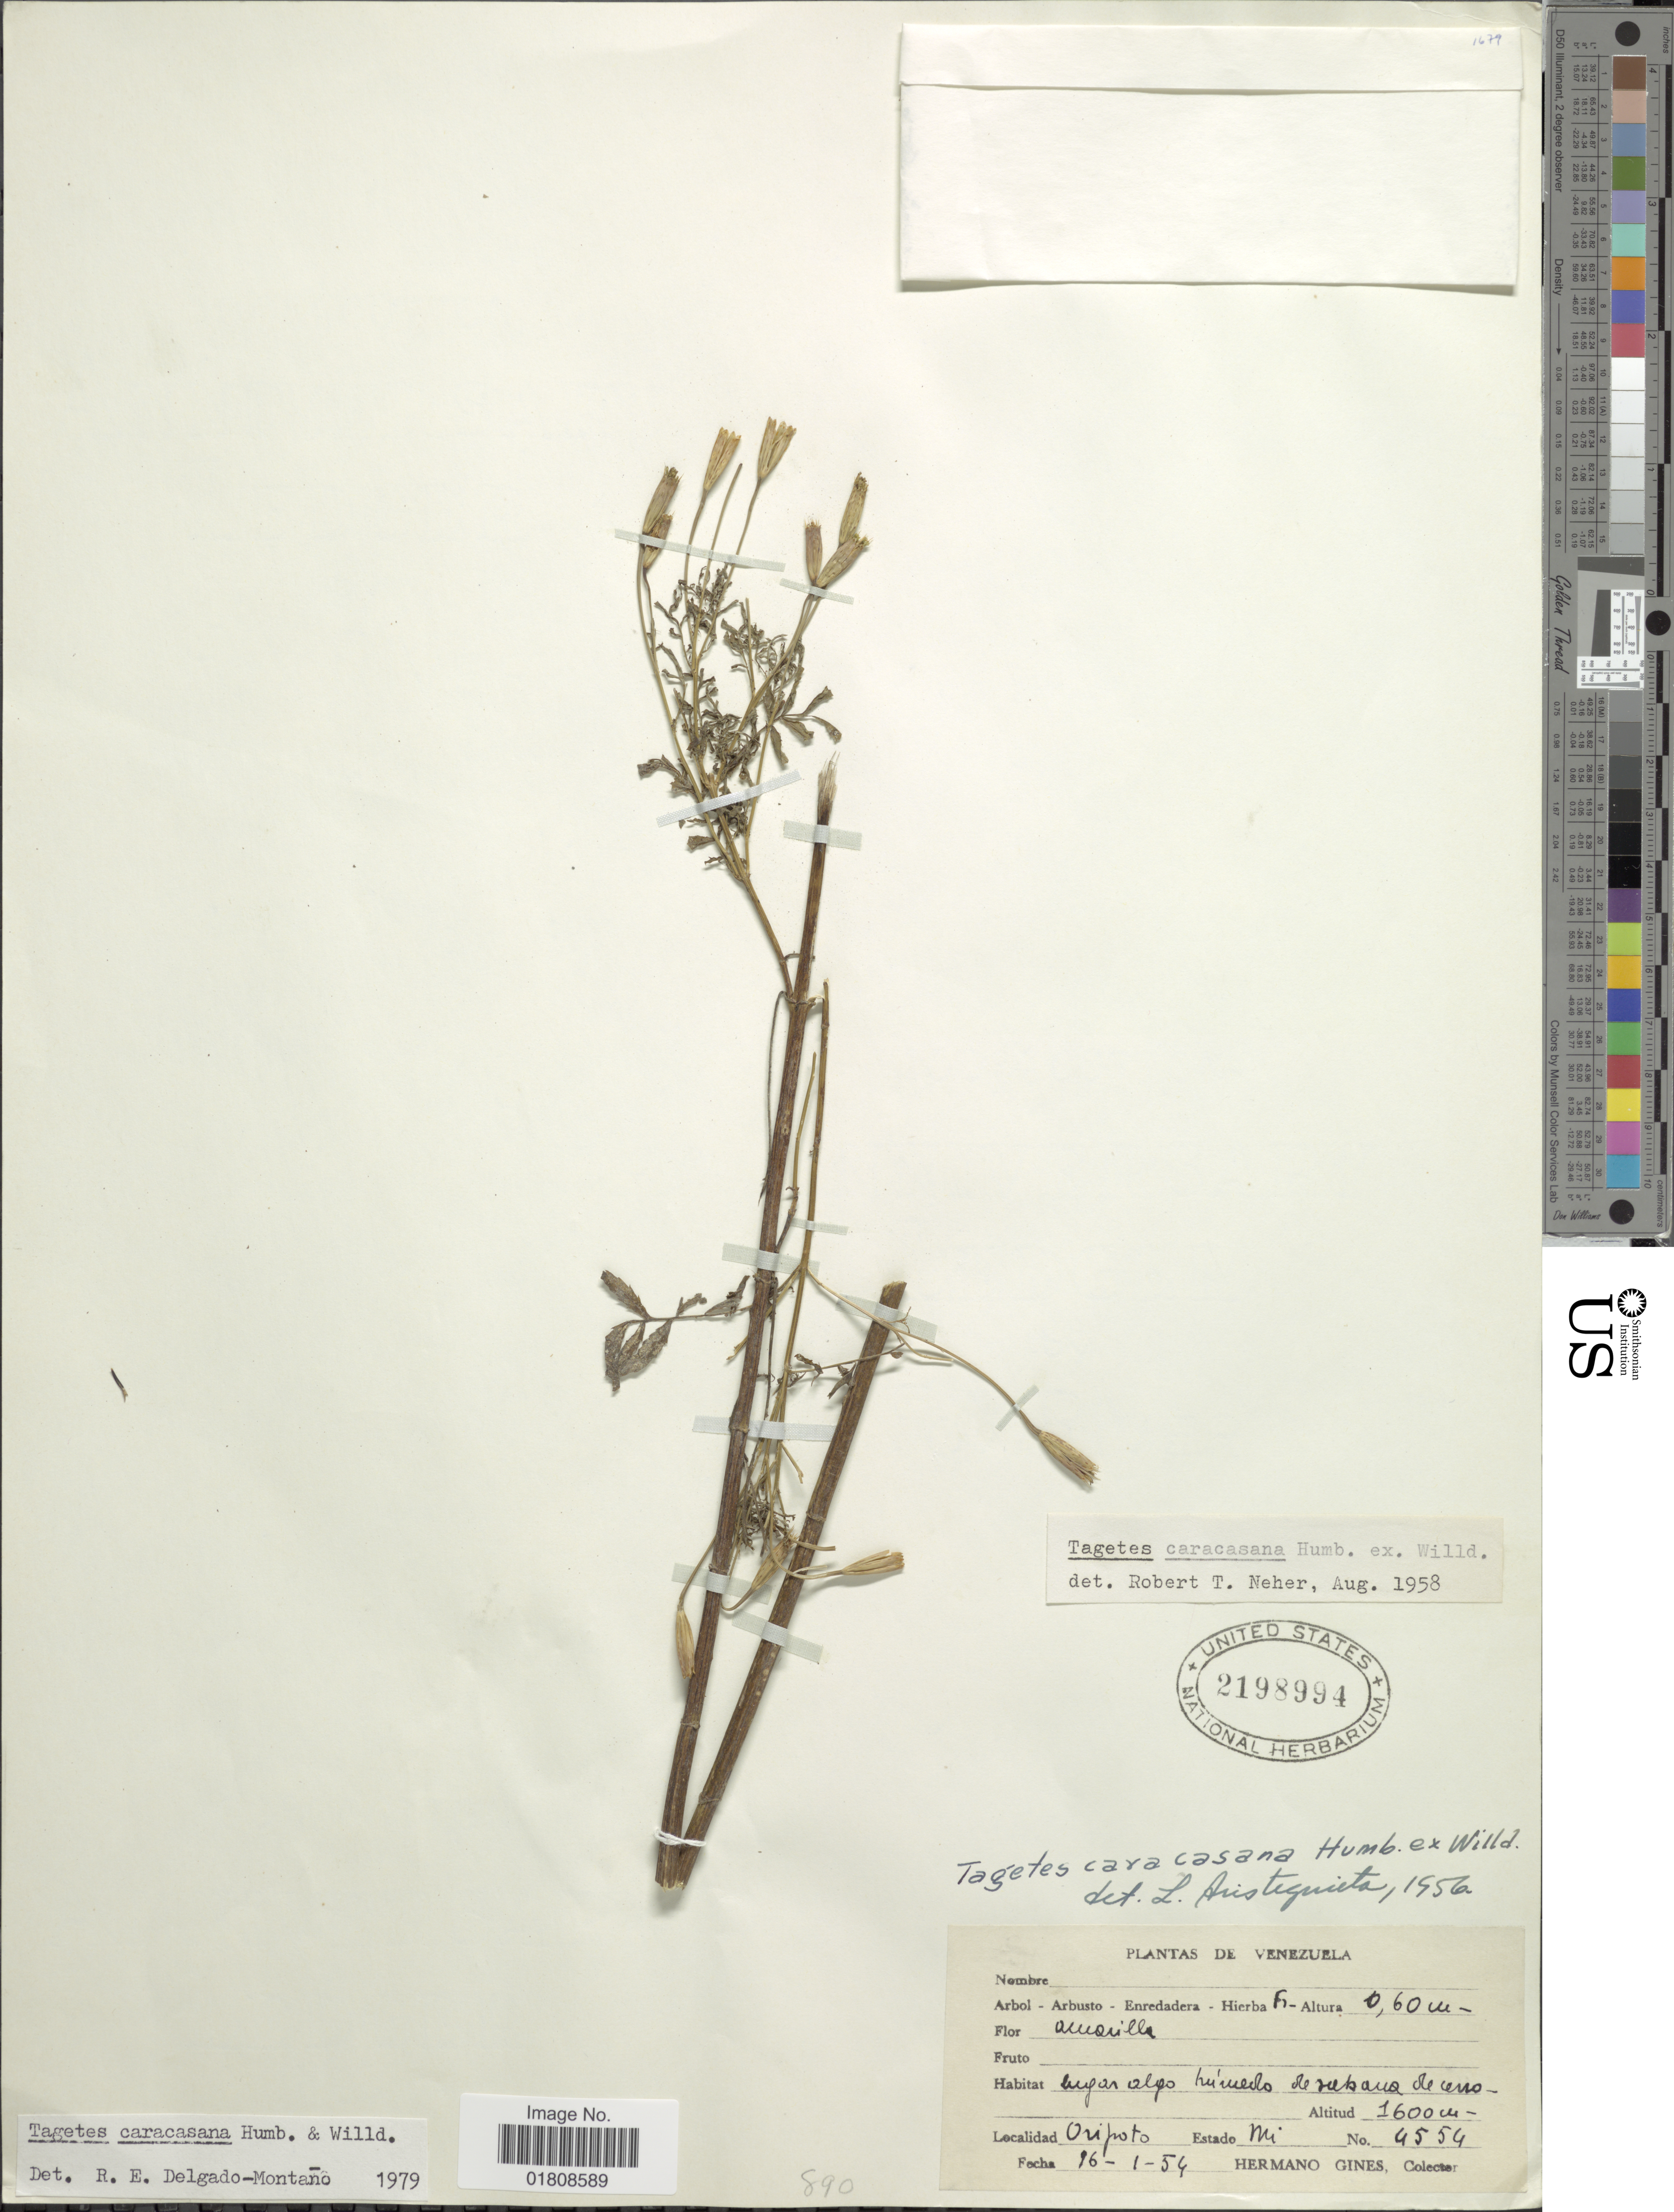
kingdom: Plantae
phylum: Tracheophyta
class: Magnoliopsida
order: Asterales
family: Asteraceae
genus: Tagetes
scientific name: Tagetes caracasana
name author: Humb. ex Willd.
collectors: Bro. Gines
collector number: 4554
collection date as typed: Transcribed d/m/y: 16/1/54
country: Venezuela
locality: Oripoto, Estado Mi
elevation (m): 1600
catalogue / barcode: US 2198994